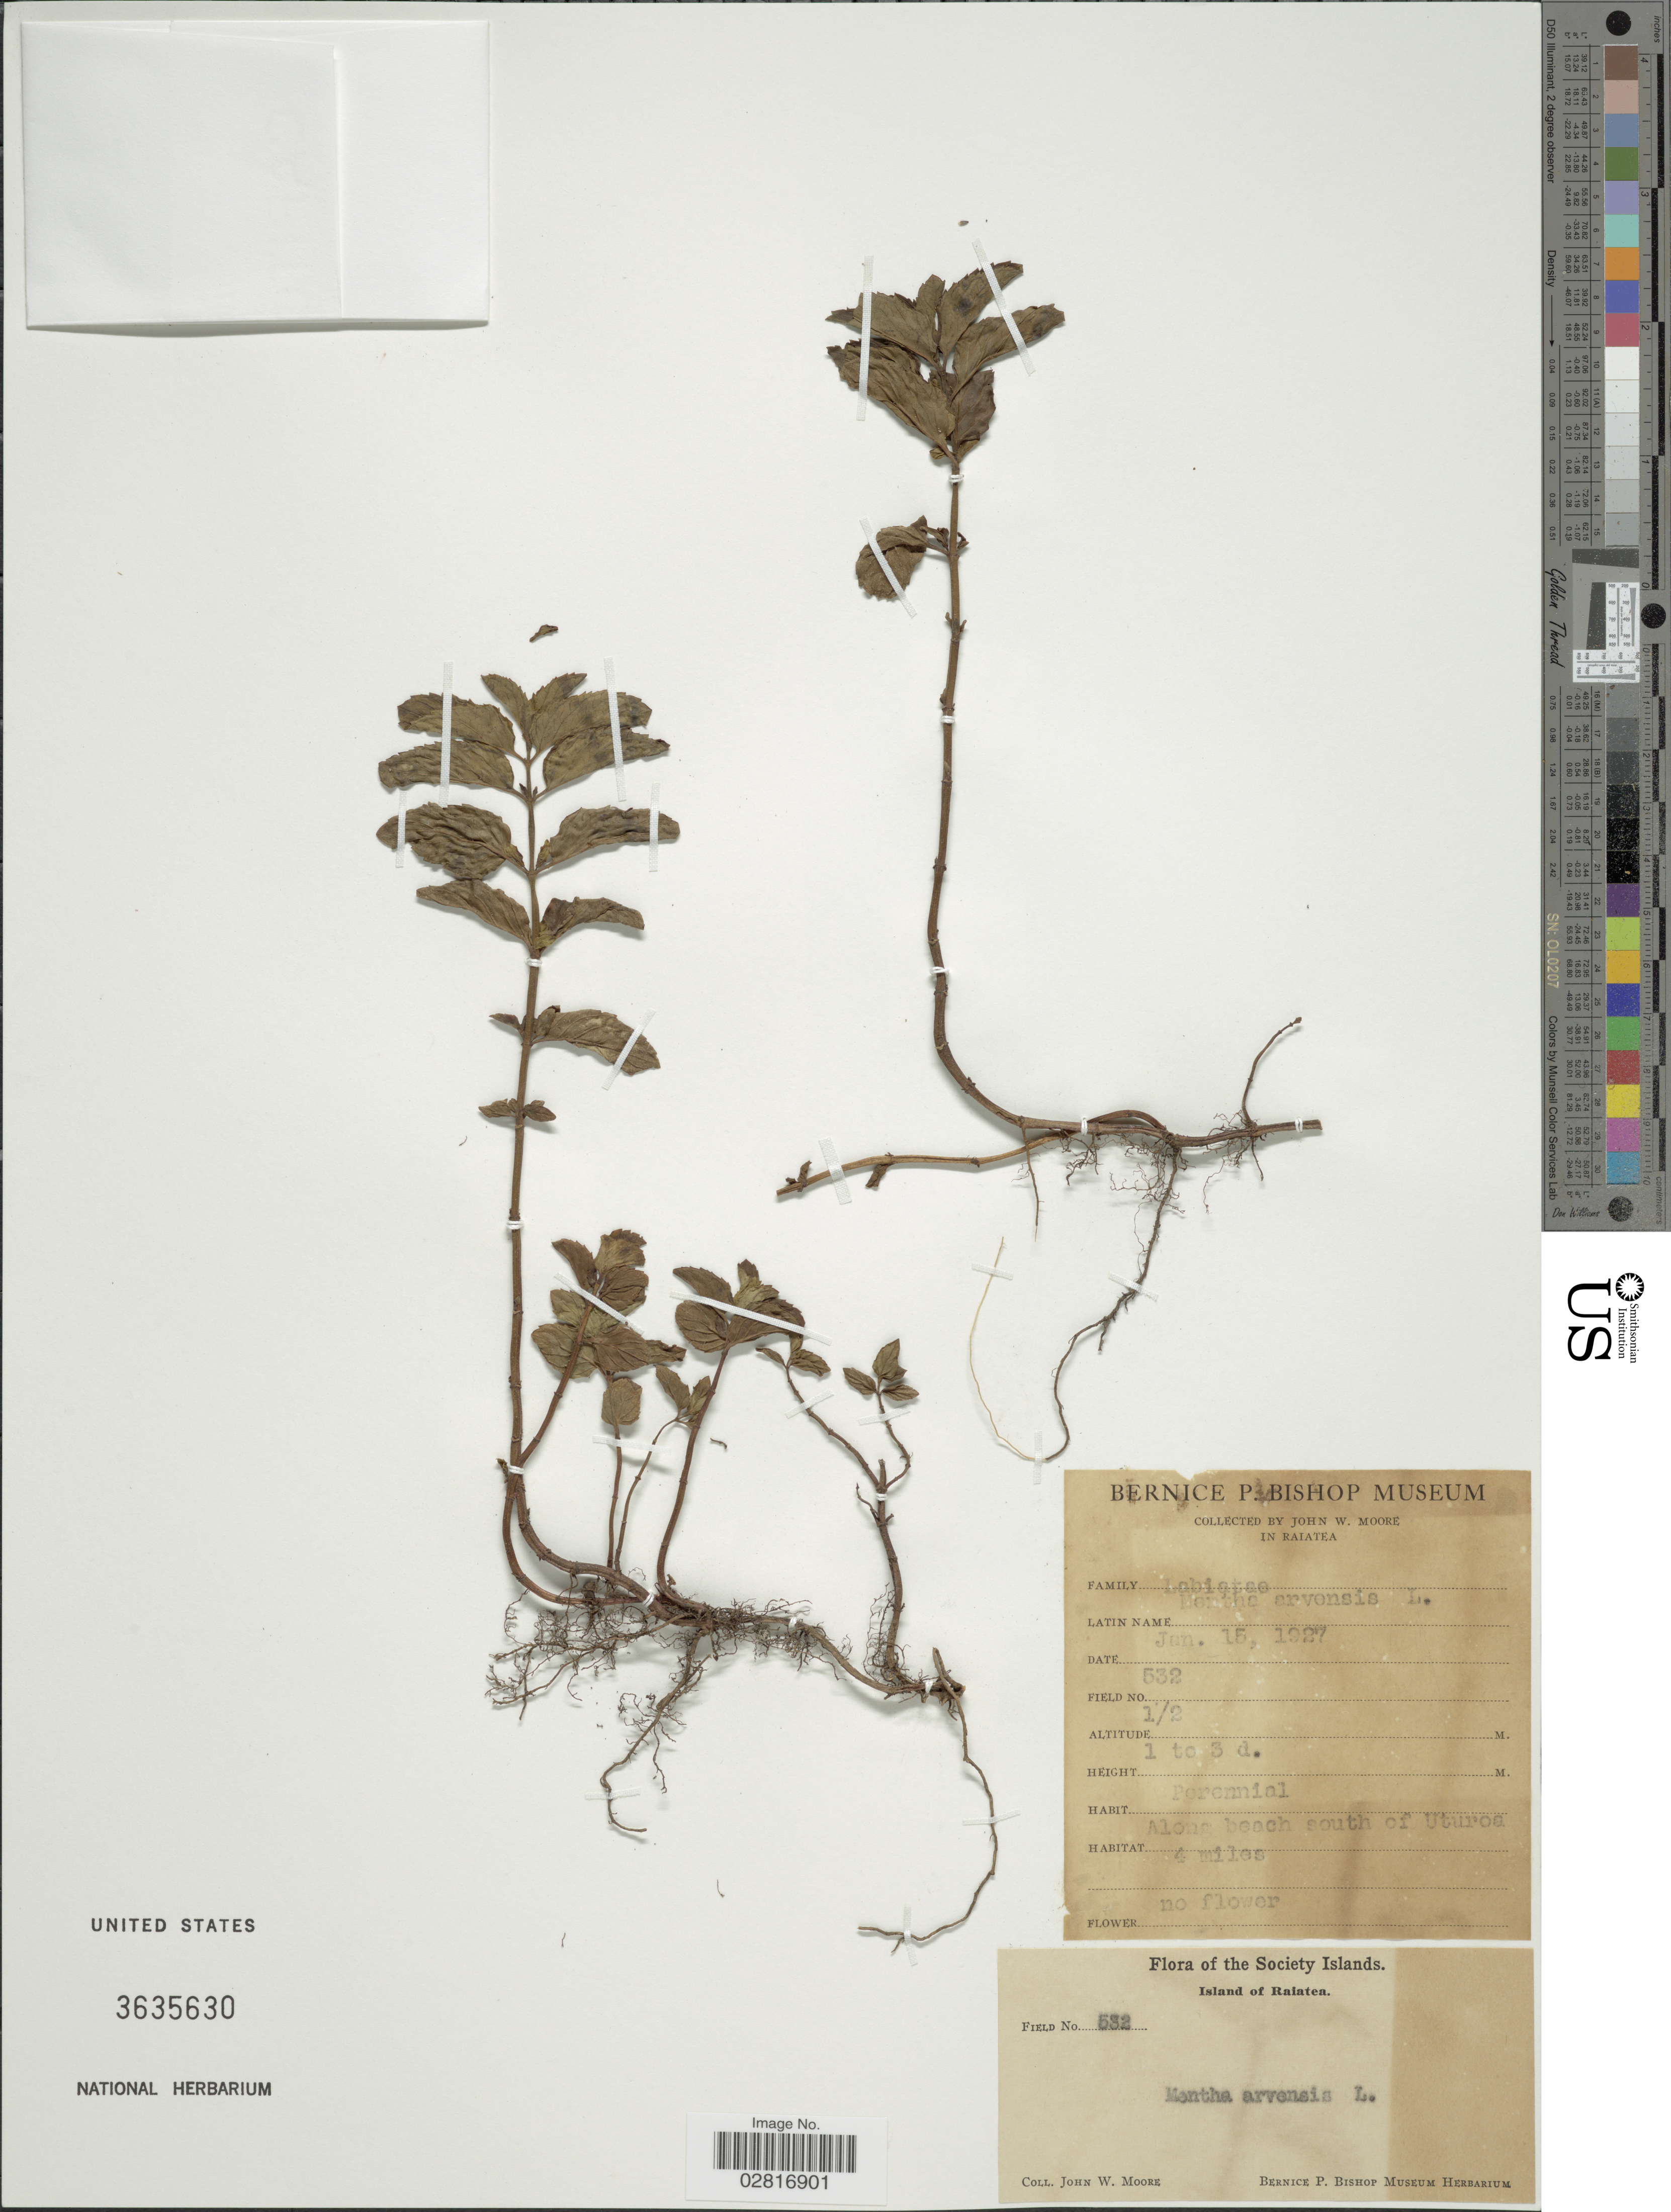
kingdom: Plantae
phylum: Tracheophyta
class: Magnoliopsida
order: Lamiales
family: Lamiaceae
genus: Mentha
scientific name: Mentha arvensis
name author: L.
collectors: J. Moore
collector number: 532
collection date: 1927-01-15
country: French Polynesia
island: Raiatea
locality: The Society Islands, Island of Raiatea, Along beach south of Uturoa 4 miles.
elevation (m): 0.5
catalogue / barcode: US 3635630